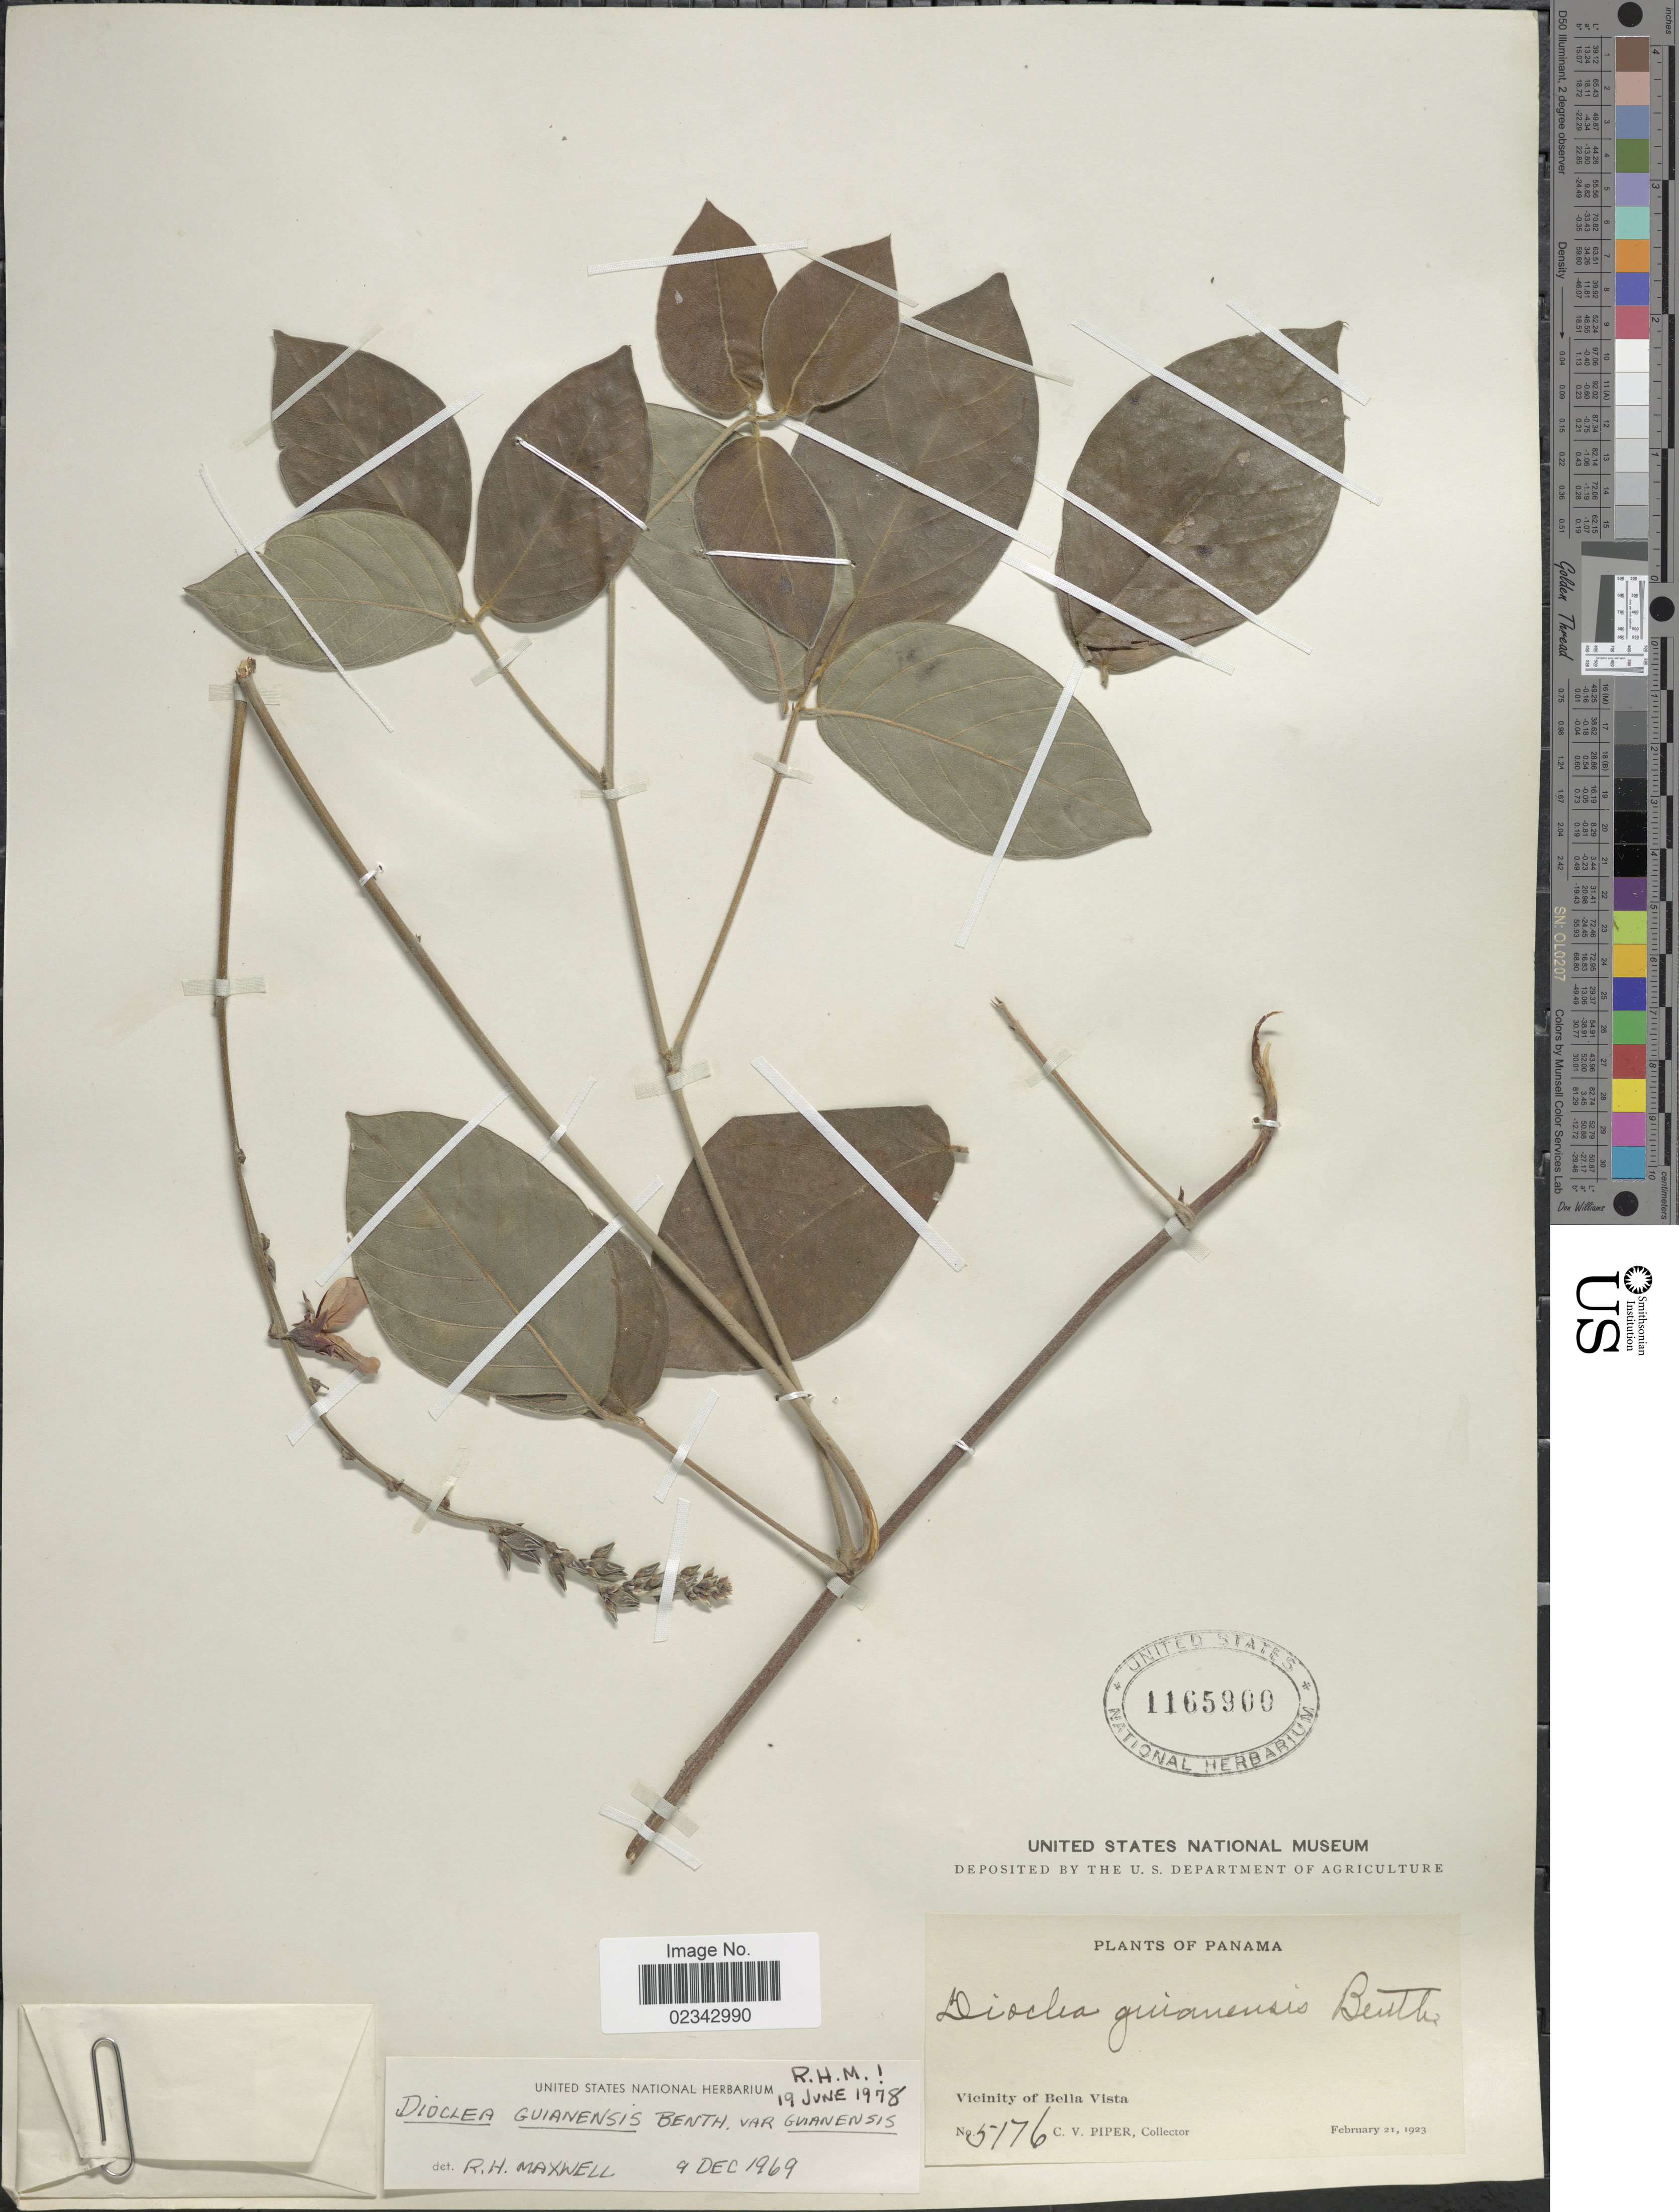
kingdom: Plantae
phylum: Tracheophyta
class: Magnoliopsida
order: Fabales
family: Fabaceae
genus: Dioclea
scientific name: Dioclea guianensis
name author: Benth.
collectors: C. V. Piper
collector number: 5176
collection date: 1923-02-21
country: Panama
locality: Vicinity of Bella Vista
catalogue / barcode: US 1165900